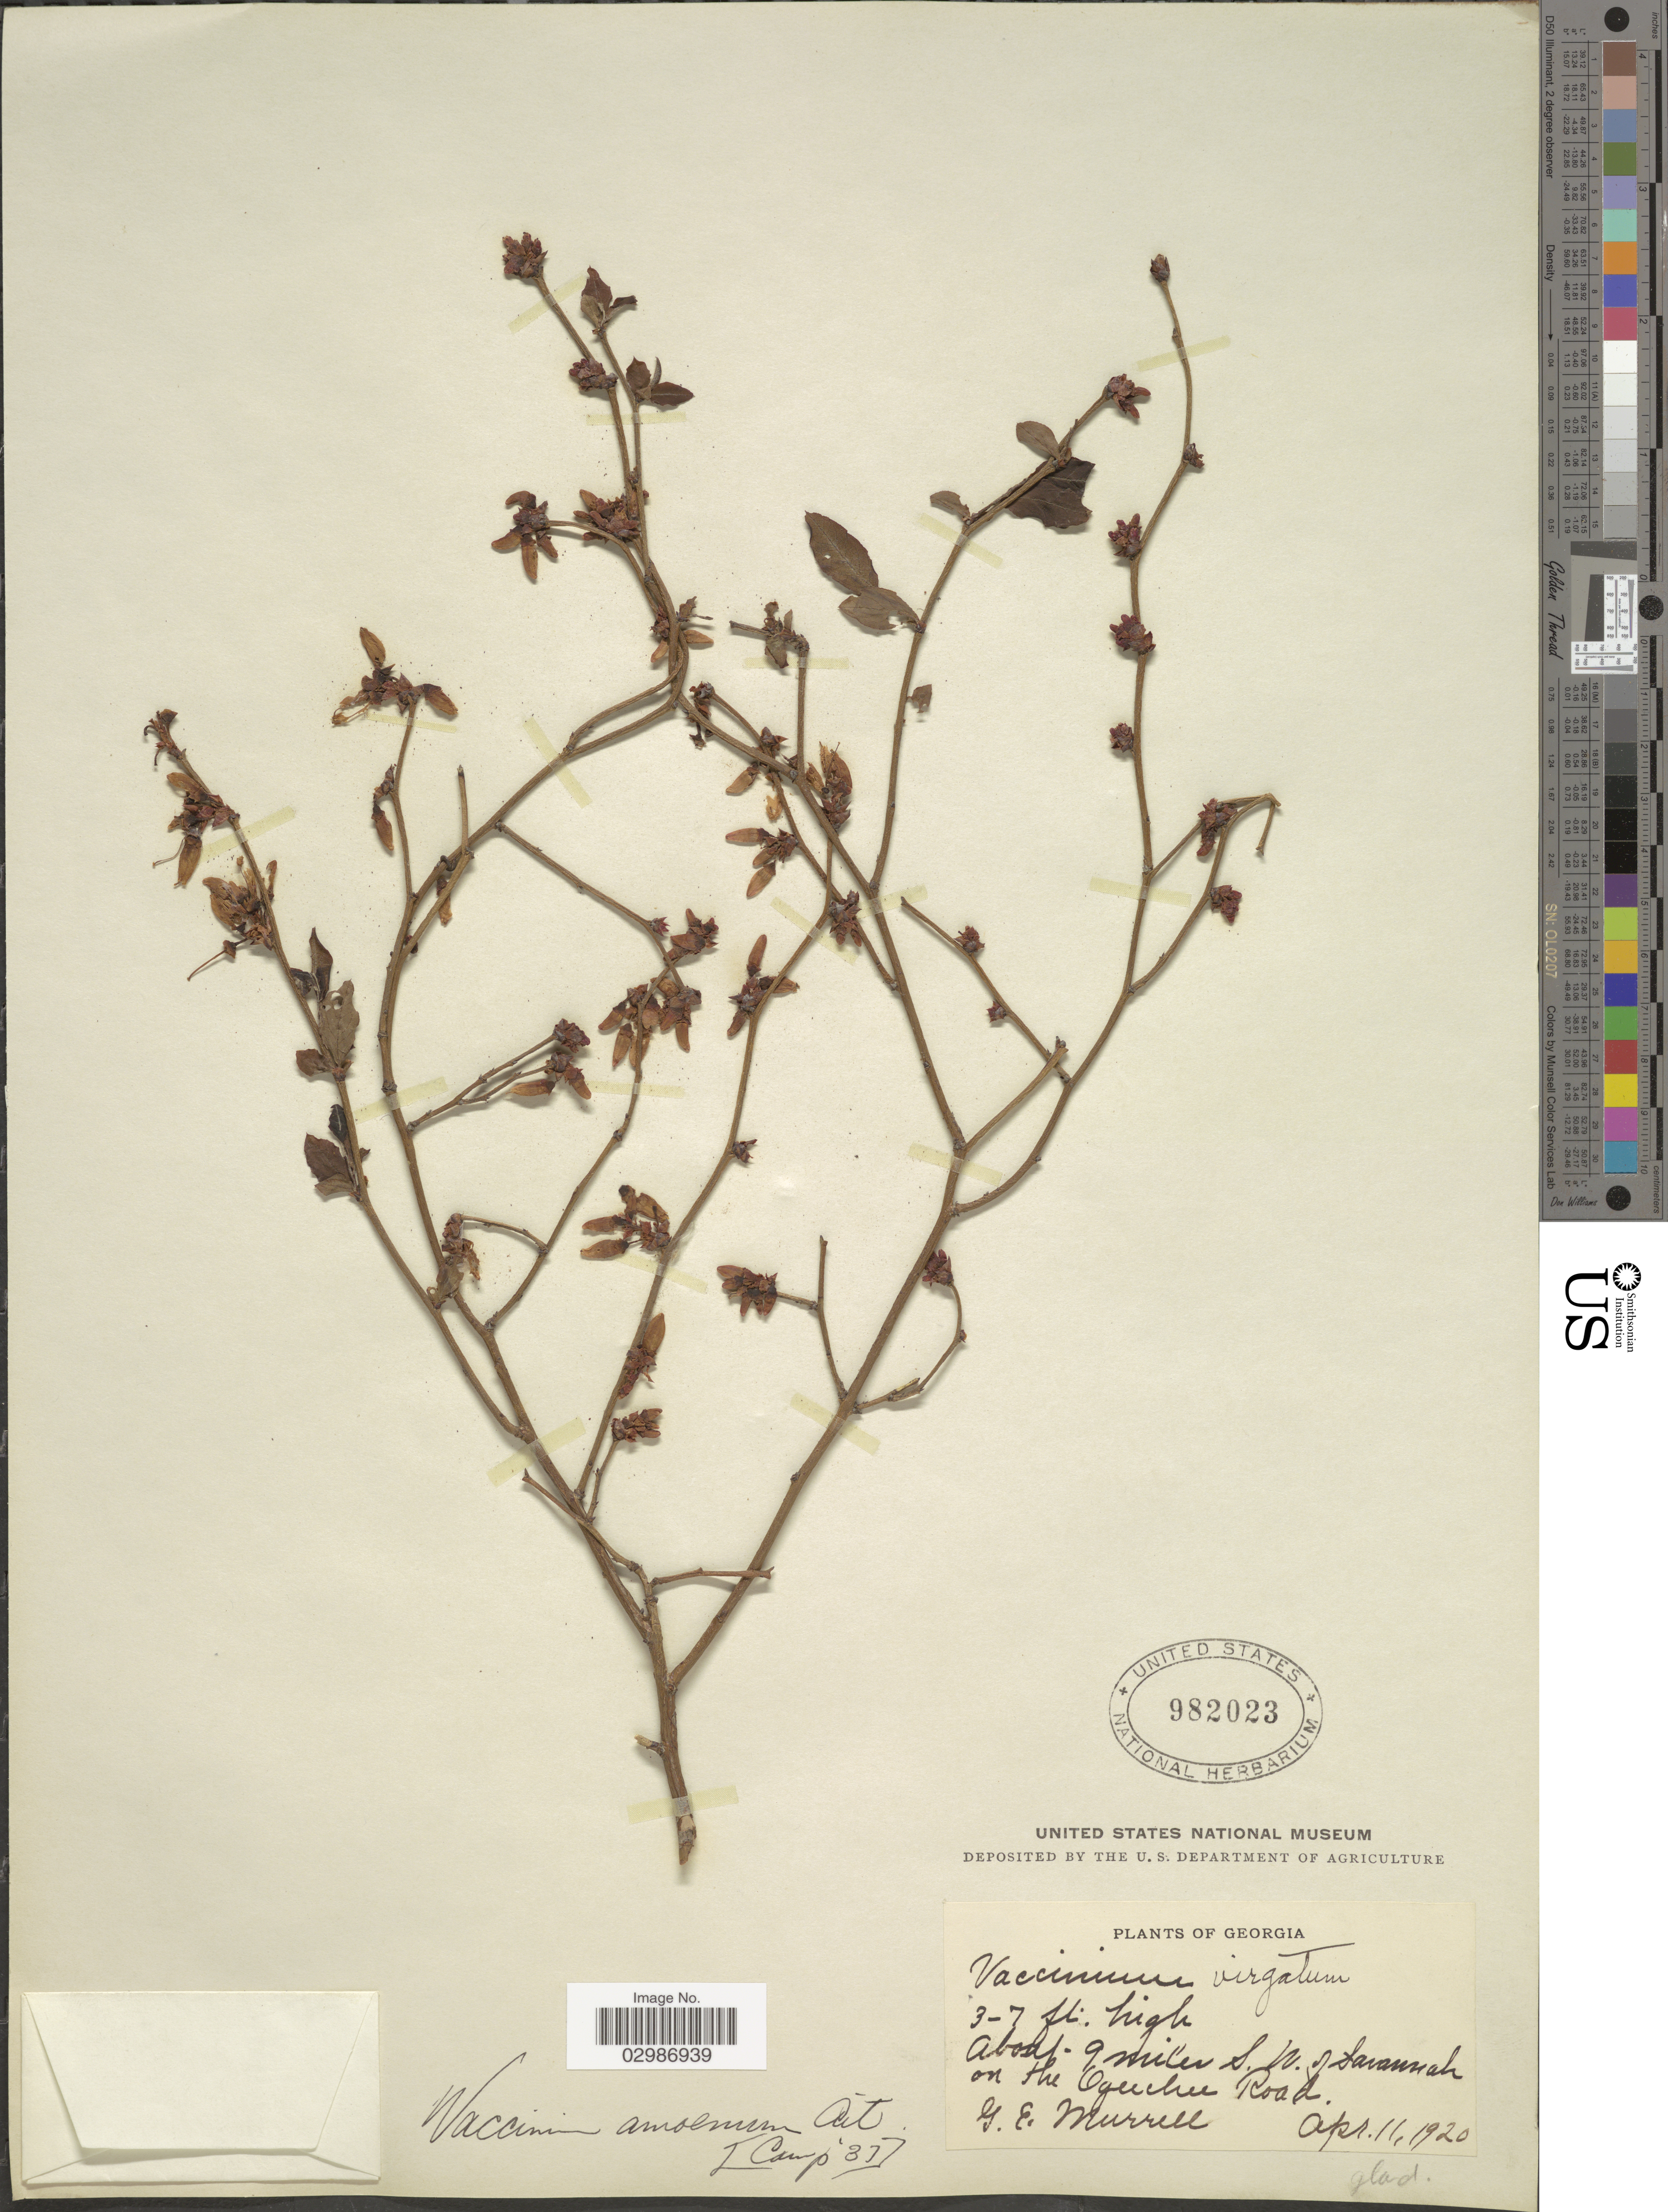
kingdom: Plantae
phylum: Tracheophyta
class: Magnoliopsida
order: Ericales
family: Ericaceae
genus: Vaccinium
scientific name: Vaccinium amoenum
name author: Aiton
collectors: G. Murrell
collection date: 1920-04-11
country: United States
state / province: Georgia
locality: About 9 miles S.W. of Savannah on the Ogeechee Road.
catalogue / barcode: US 982023